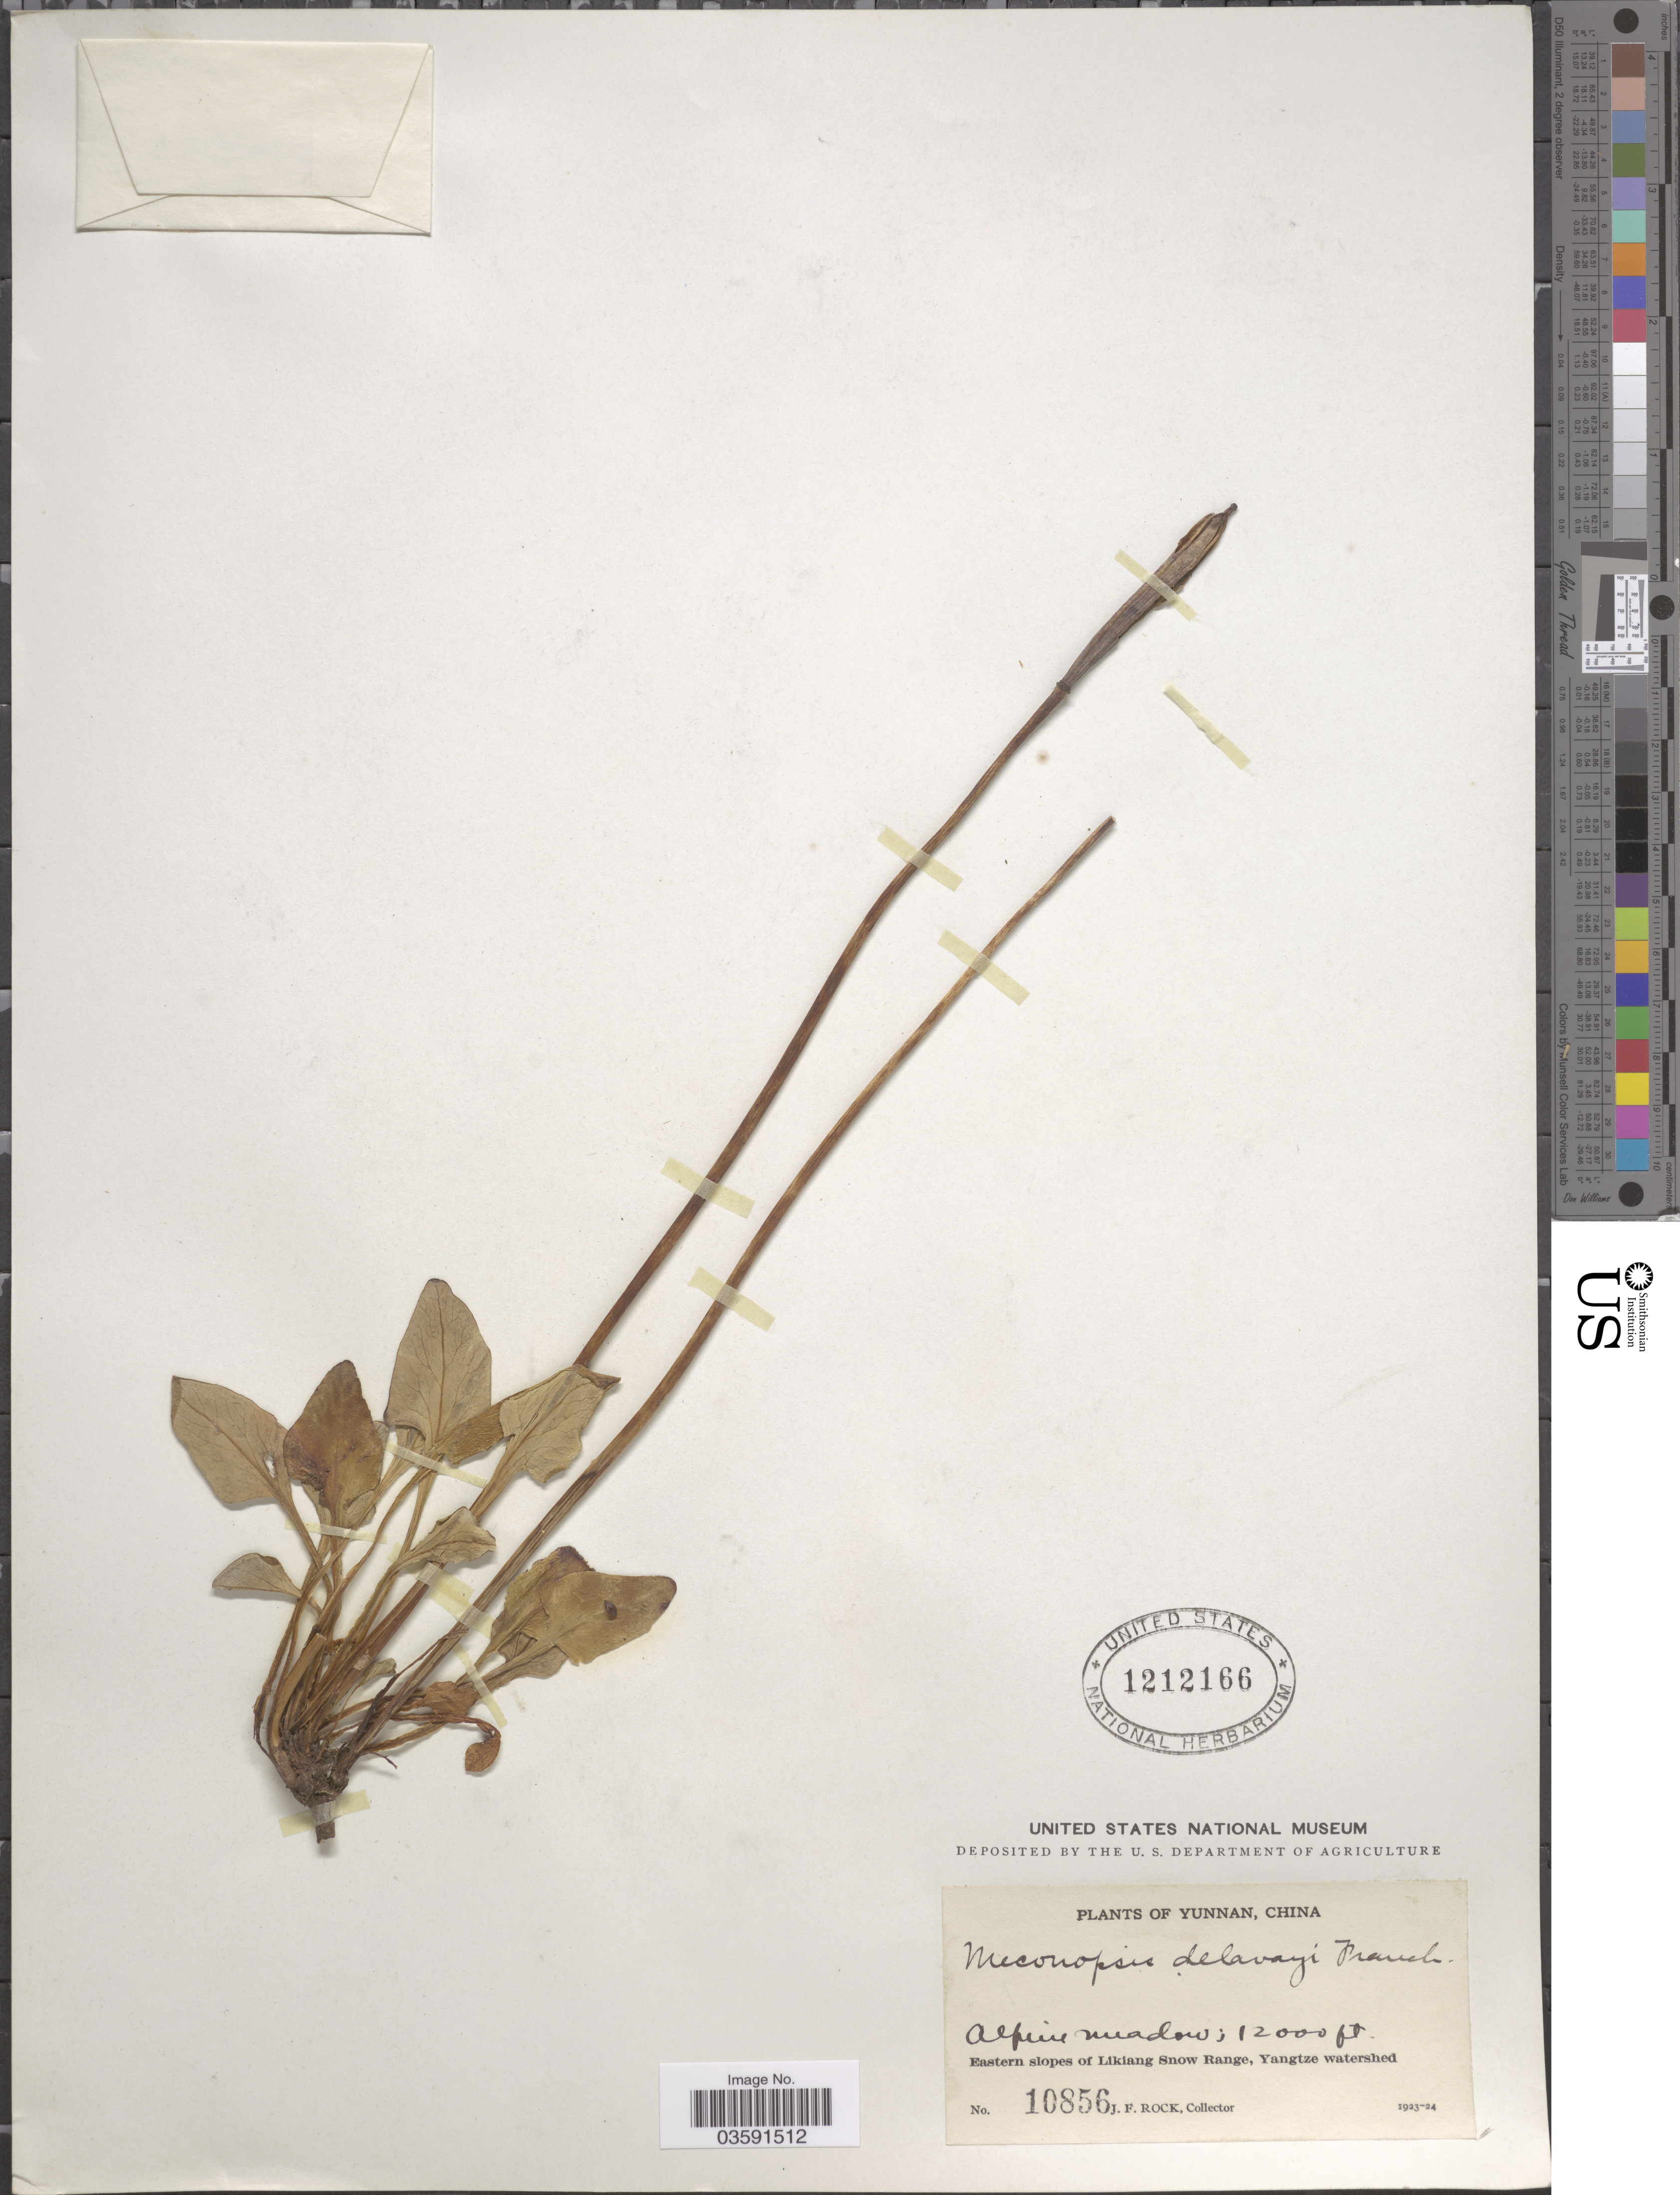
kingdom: Plantae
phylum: Tracheophyta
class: Magnoliopsida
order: Ranunculales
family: Papaveraceae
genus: Meconopsis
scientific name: Meconopsis delavayi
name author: (Franch.) Franch. ex Prain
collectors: J. Rock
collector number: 10856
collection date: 1923/1924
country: China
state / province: Yunnan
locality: Eastern slopes of Likiang Snow Range, Yangtze watershed.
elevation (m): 3658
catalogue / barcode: US 1212166